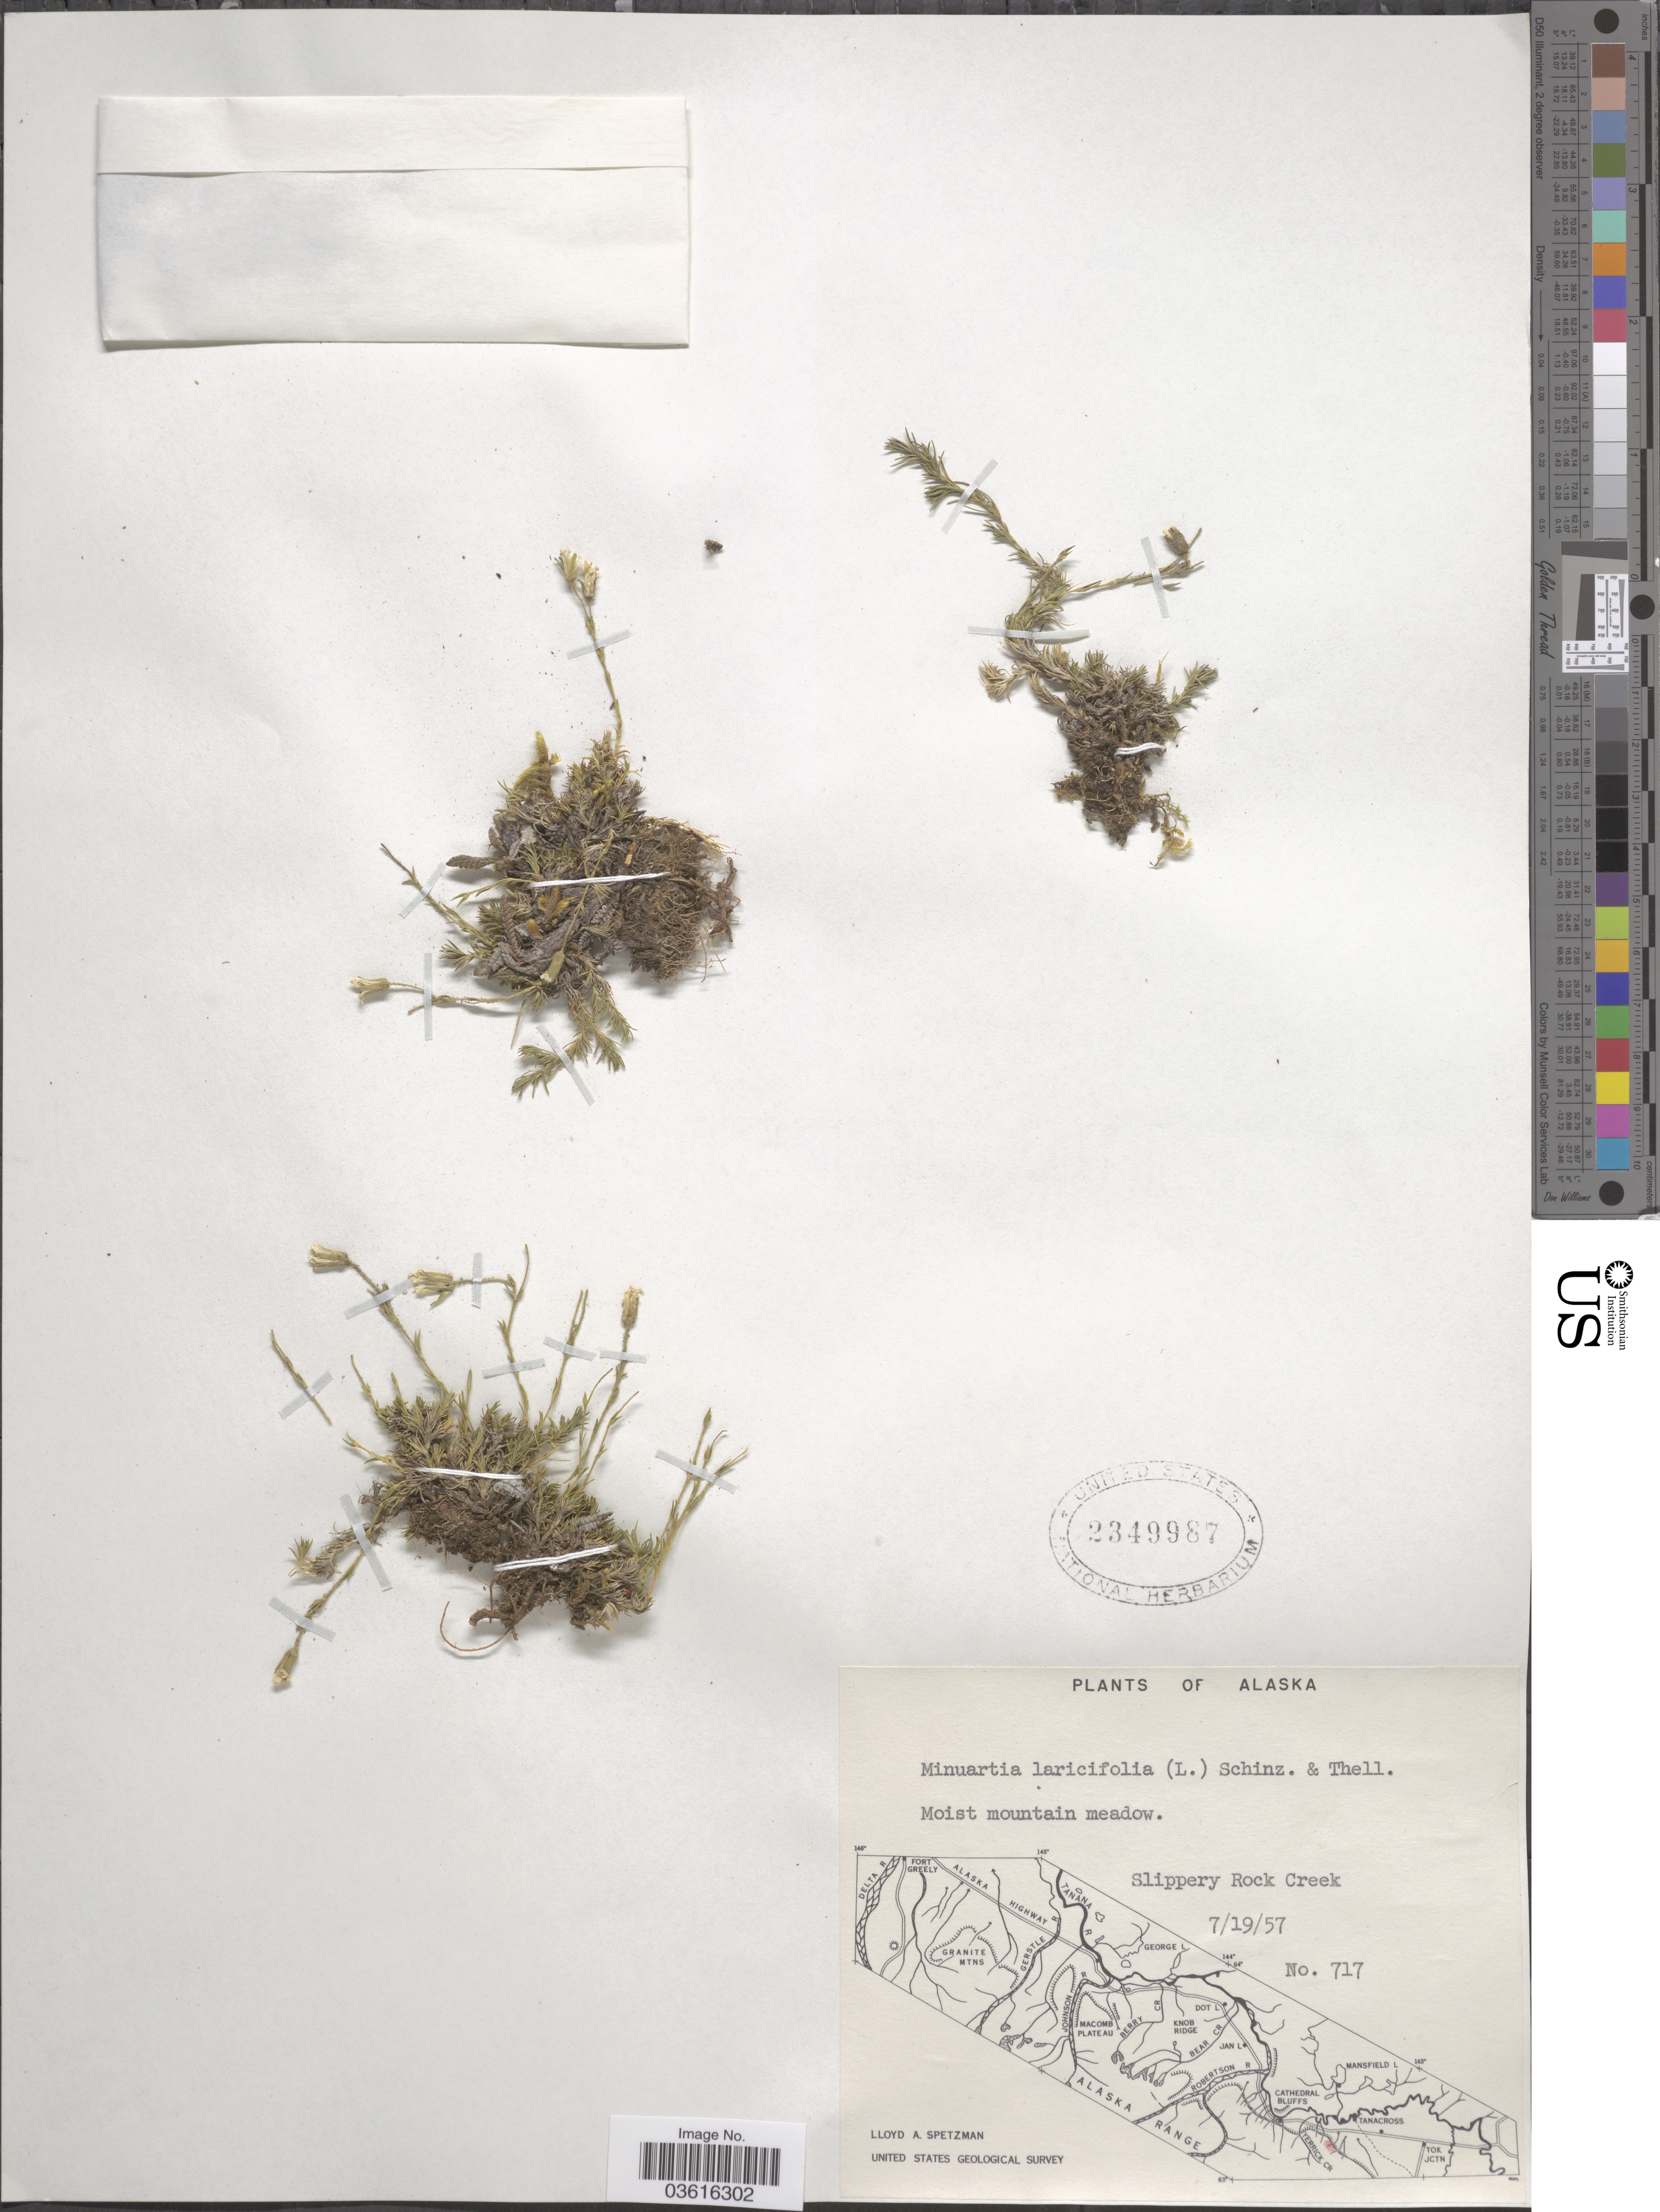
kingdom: Plantae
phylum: Tracheophyta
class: Magnoliopsida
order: Caryophyllales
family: Caryophyllaceae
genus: Cherleria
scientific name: Cherleria obtusiloba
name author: (Rydb.) A.J. Moore & Dillenb.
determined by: Strong, M. T., (US), Smithsonian Institution - National Museum of Natural History (UNITED STATES)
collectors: L. Spetzman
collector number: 717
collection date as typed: Transcribed d/m/y: 19/7/57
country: United States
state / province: Alaska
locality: Slippery Rock Creek.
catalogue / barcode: US 2349987